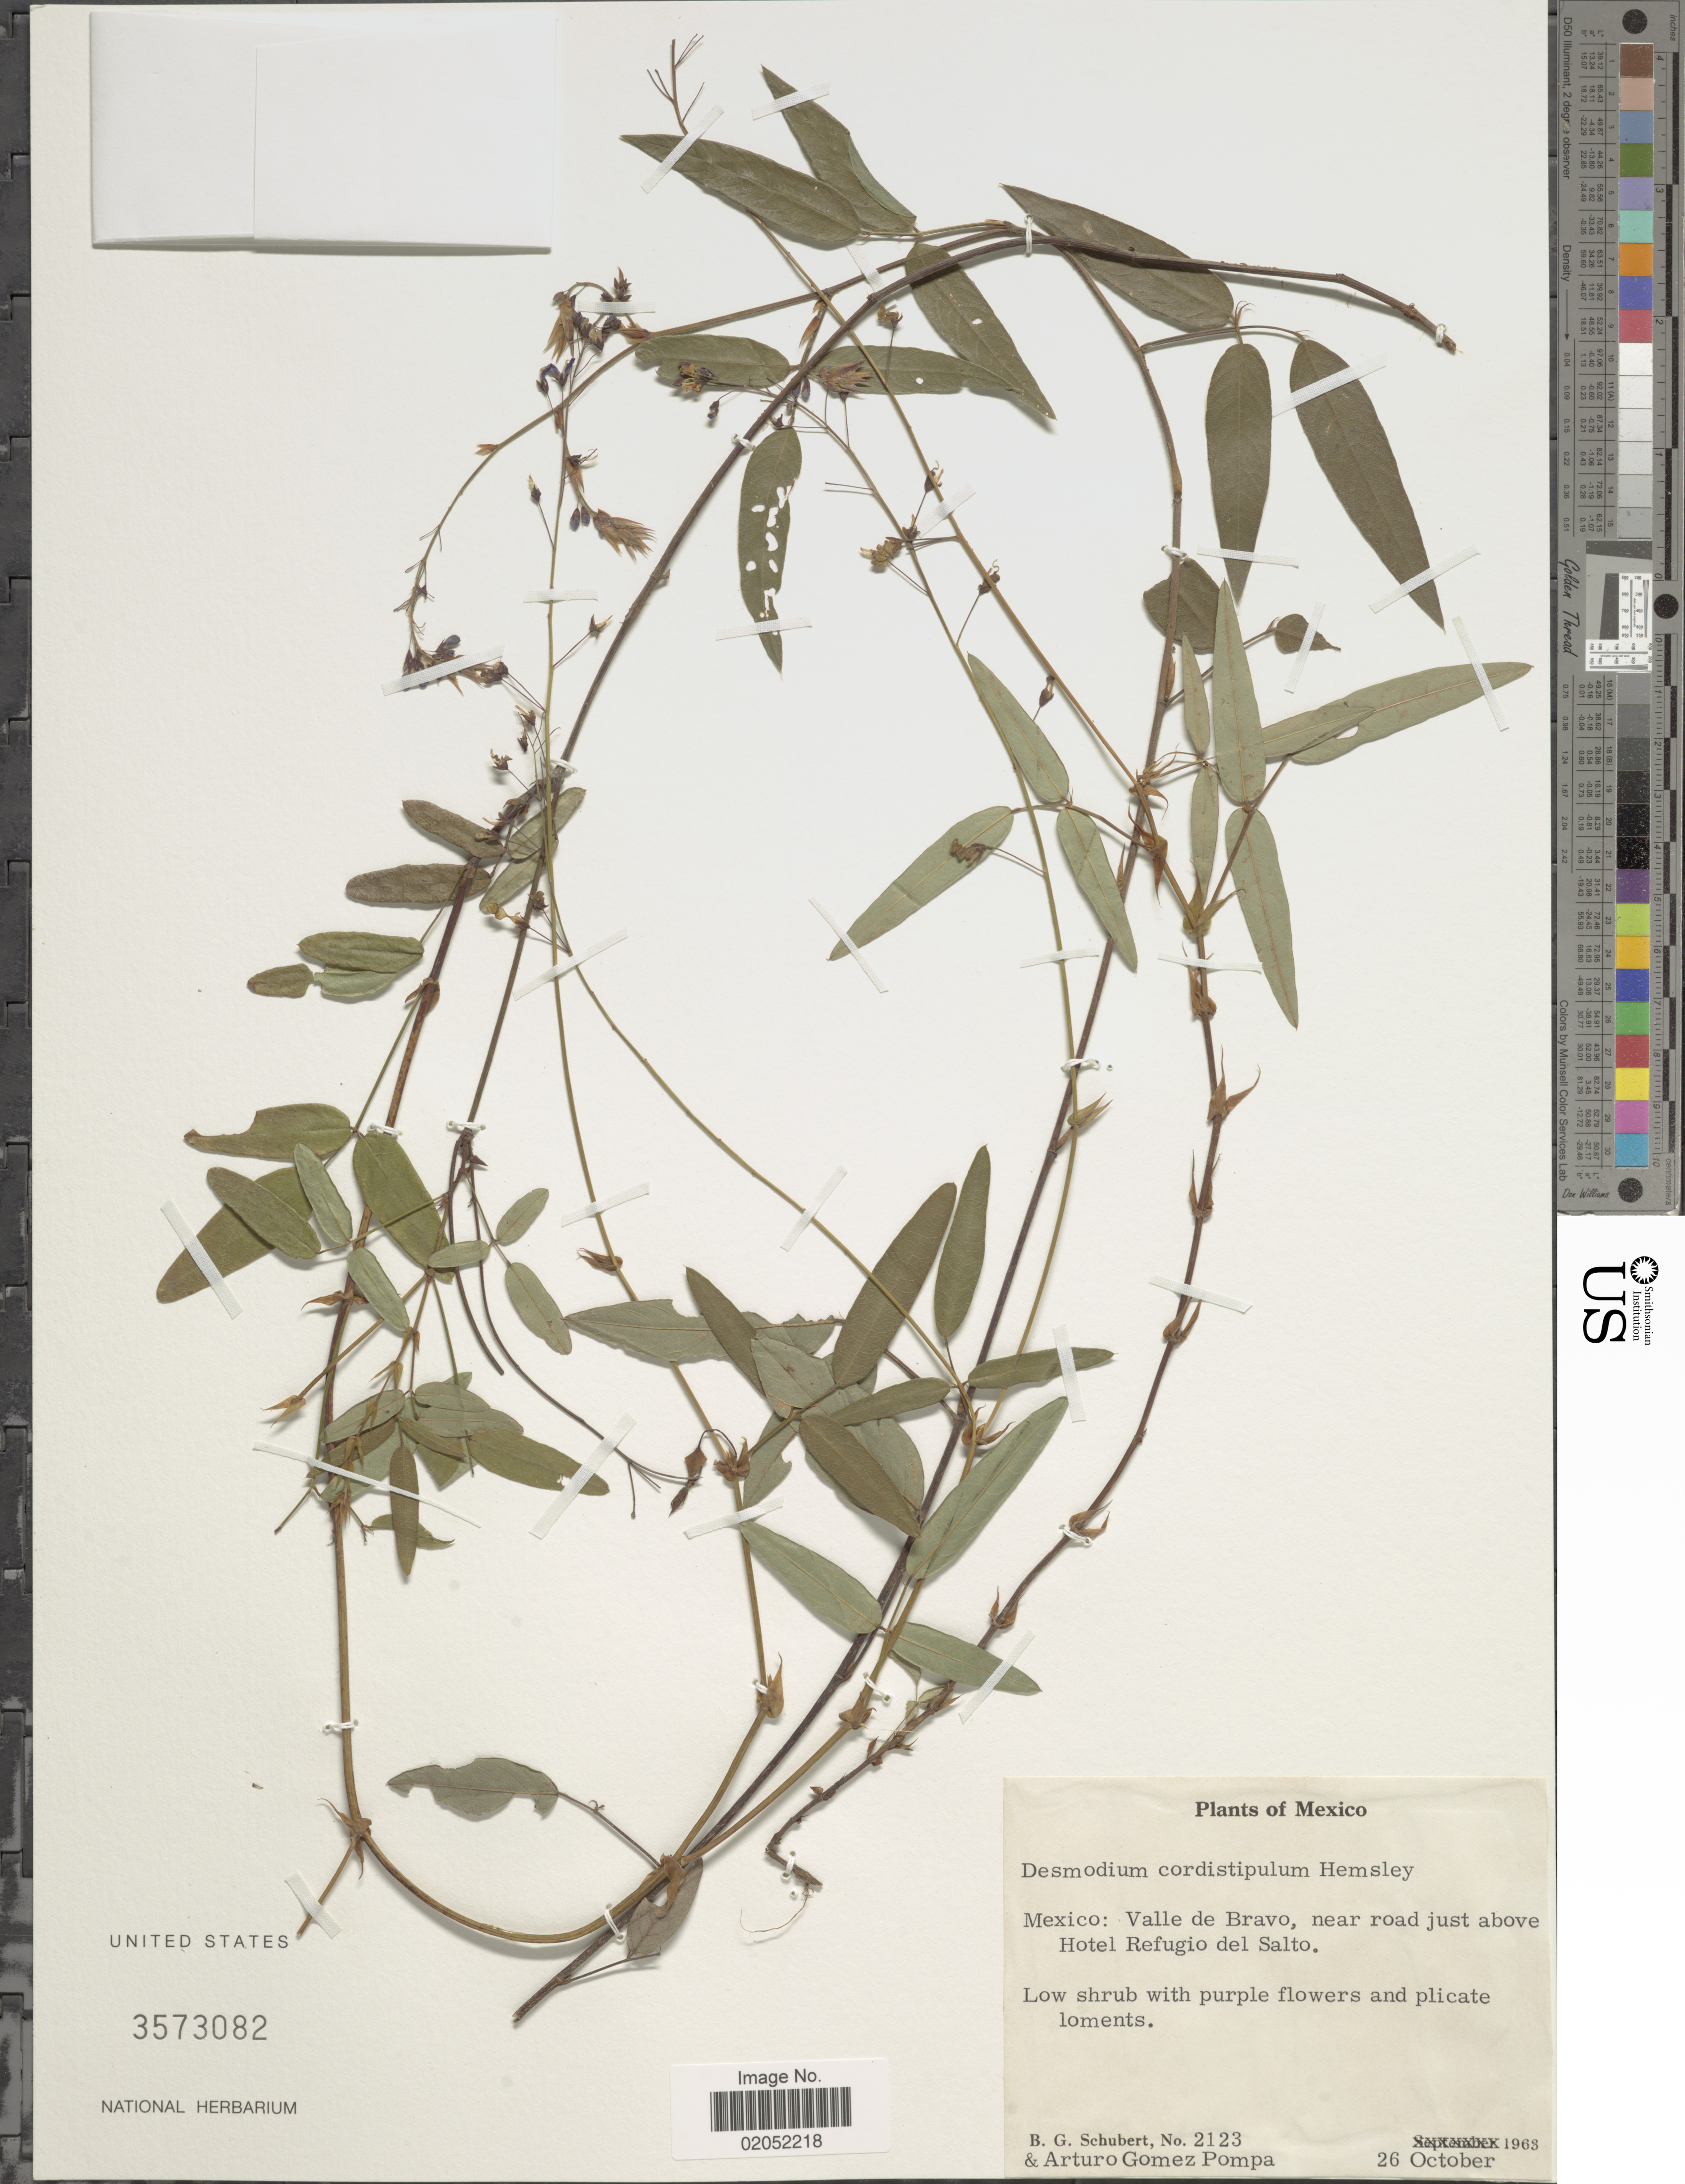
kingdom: Plantae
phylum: Tracheophyta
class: Magnoliopsida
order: Fabales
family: Fabaceae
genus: Desmodium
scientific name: Desmodium cordistipulum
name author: Hemsl.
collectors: B. Schubert & A. Gómez Pompa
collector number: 2123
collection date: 1963-10-26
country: Mexico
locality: Valle de Bravo, near road just above Hotel Refugio del Salto.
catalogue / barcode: US 3573082